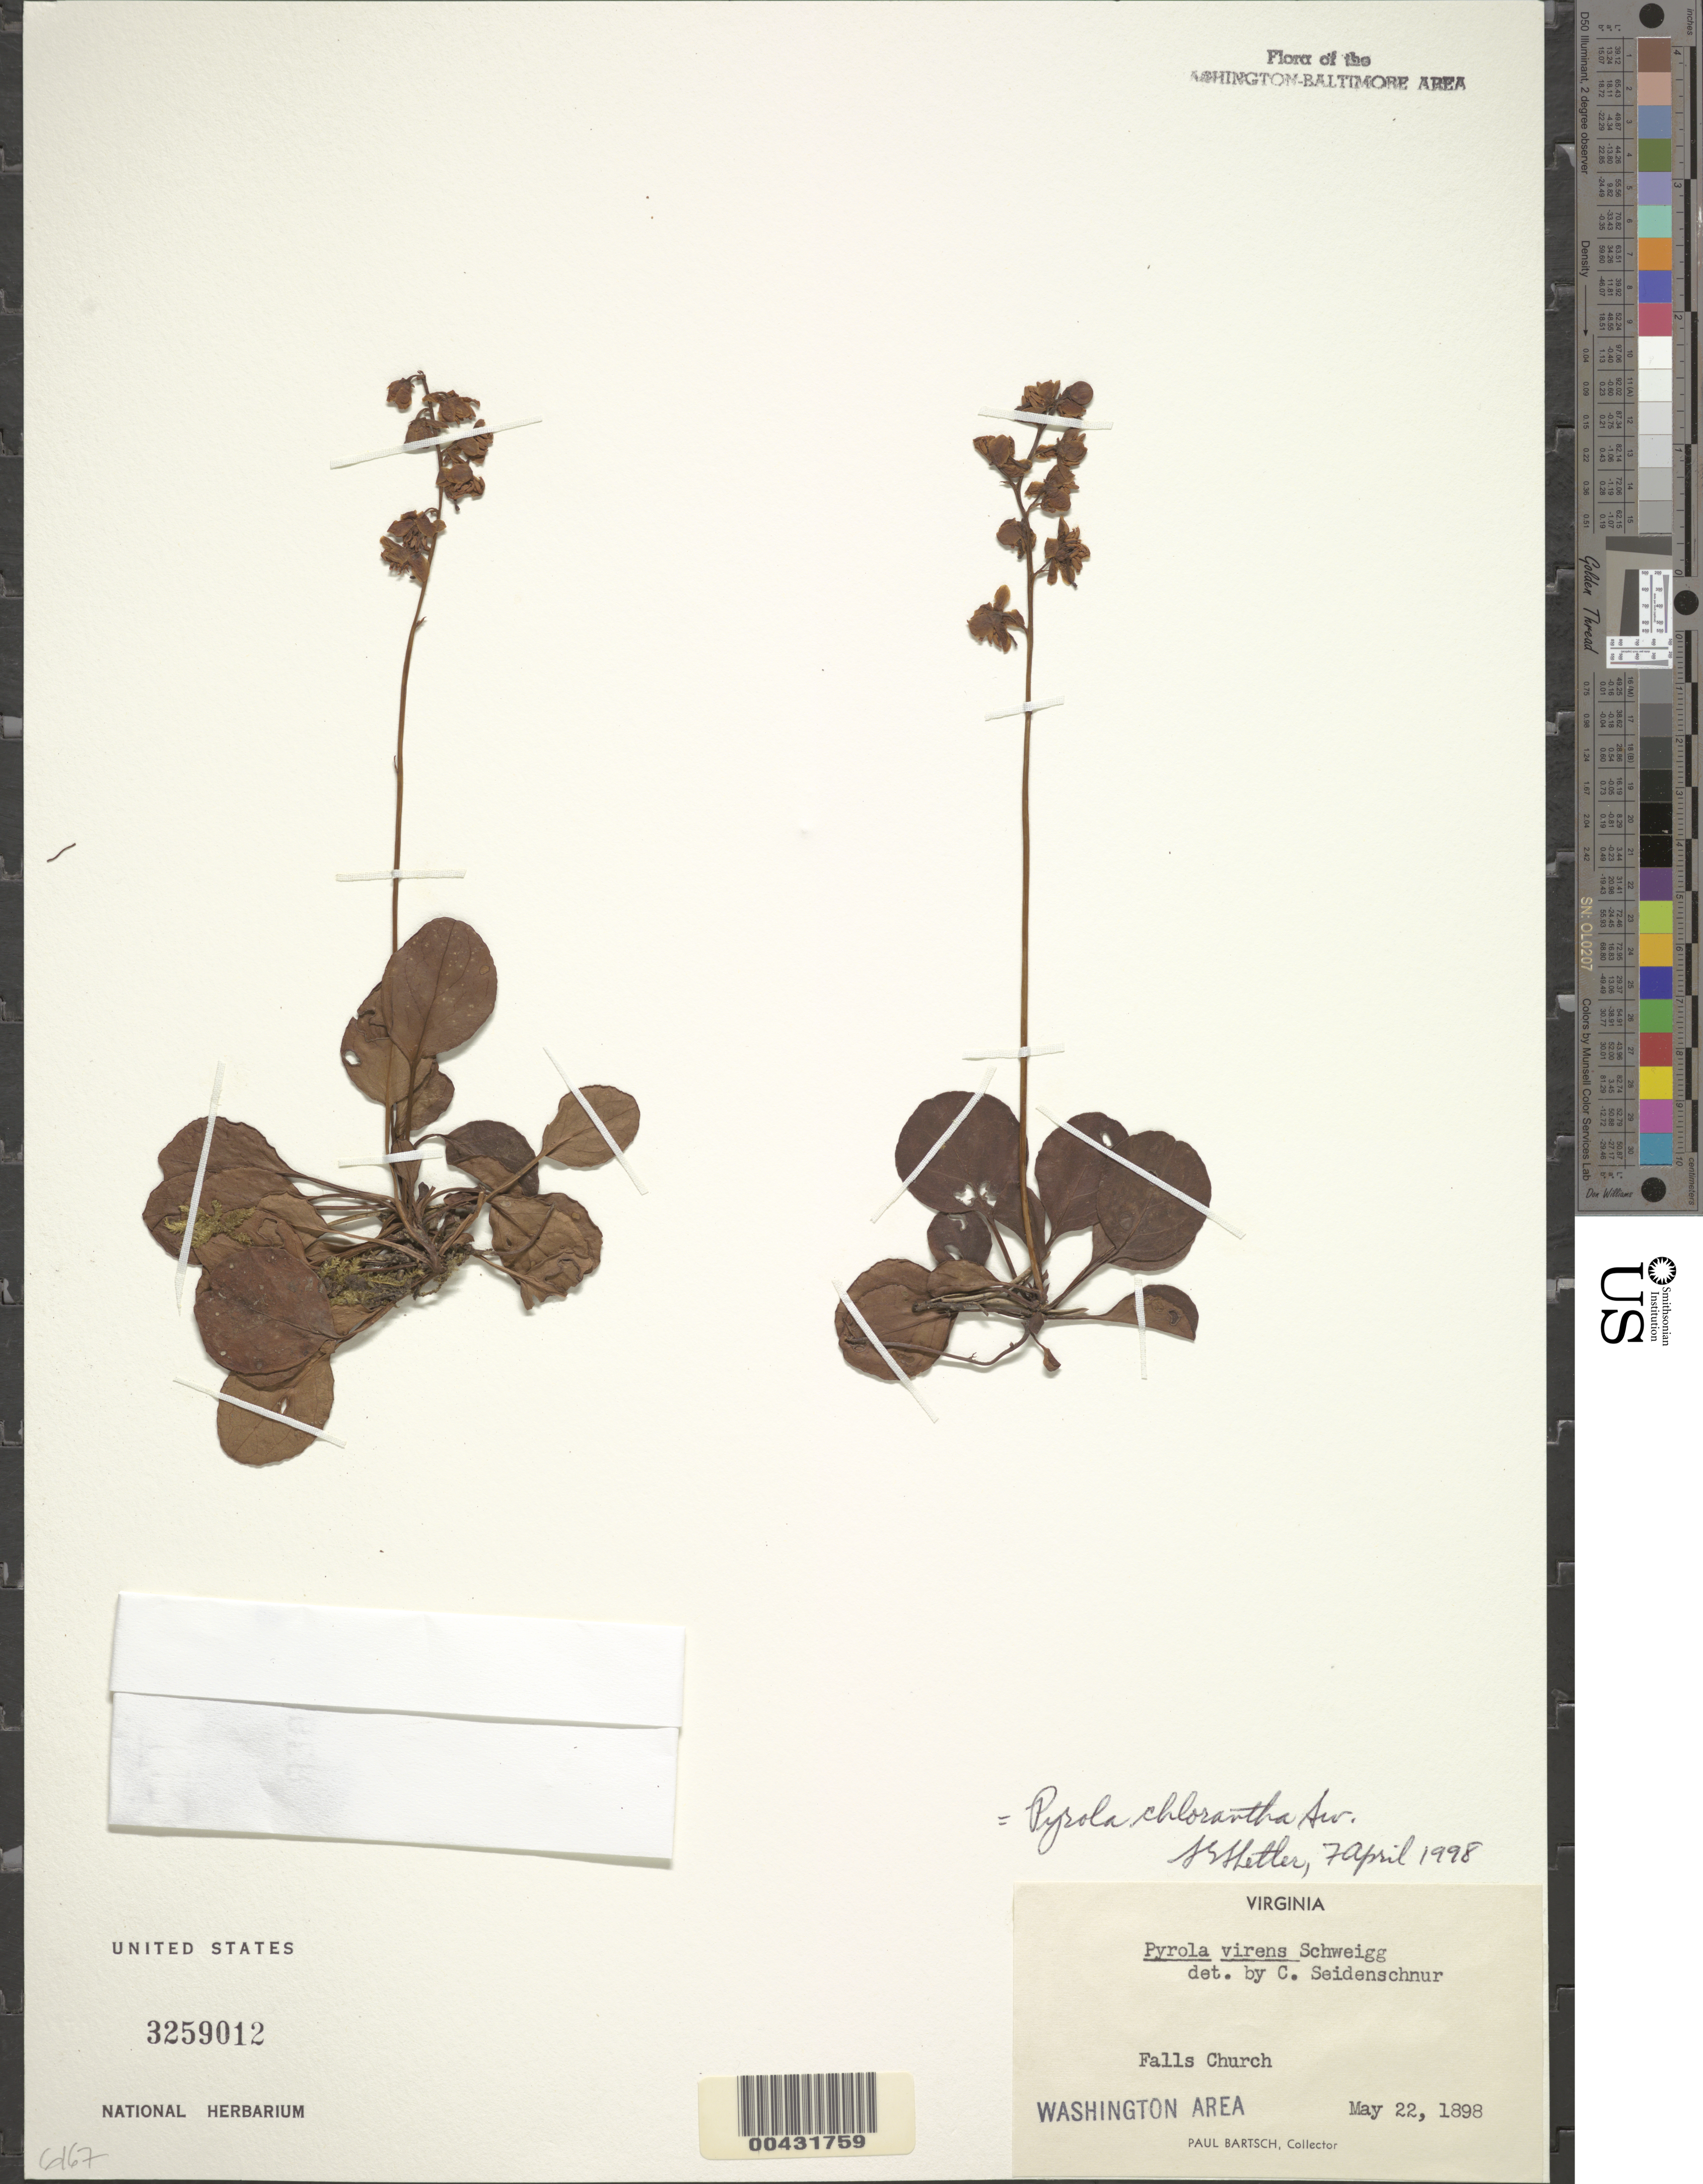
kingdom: Plantae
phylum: Tracheophyta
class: Magnoliopsida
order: Ericales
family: Ericaceae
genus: Pyrola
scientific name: Pyrola chlorantha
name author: Schweigg.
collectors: P. Bartsch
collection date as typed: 22 May 1898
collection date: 1898-05-22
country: United States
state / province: Virginia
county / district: City of Falls Church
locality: Falls Church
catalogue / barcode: US 3259012